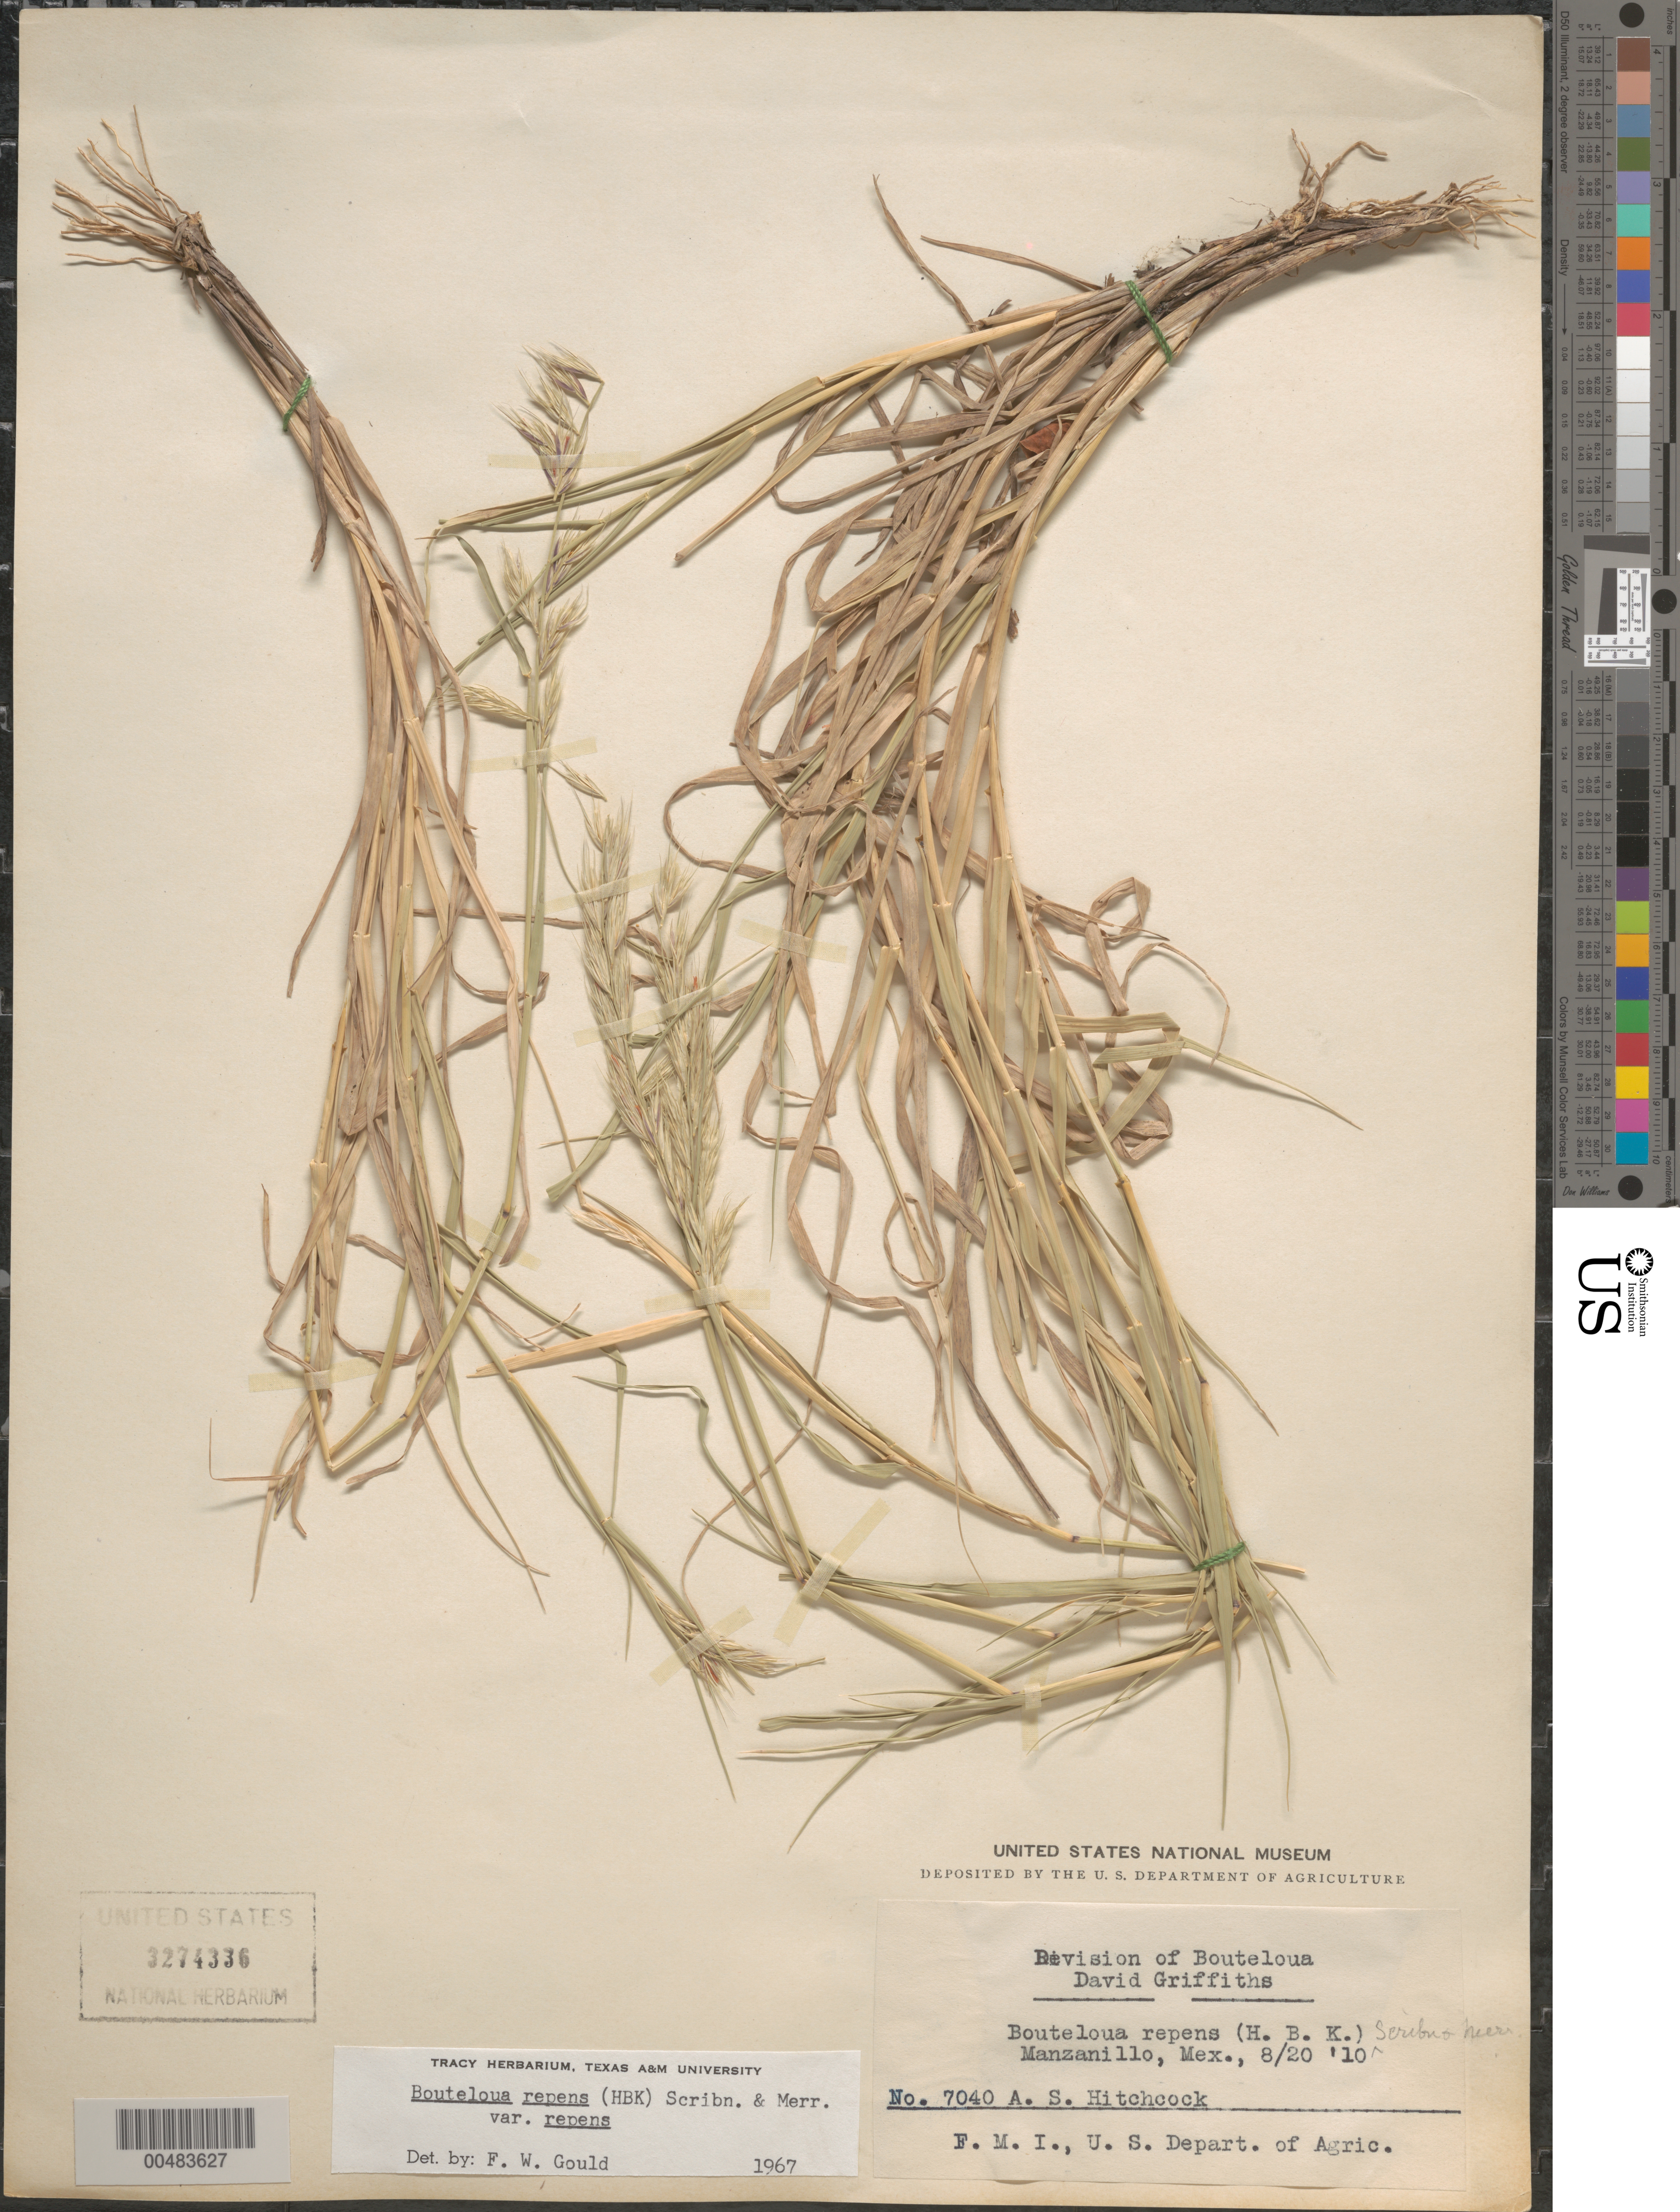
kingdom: Plantae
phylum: Tracheophyta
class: Liliopsida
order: Poales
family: Poaceae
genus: Bouteloua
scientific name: Bouteloua repens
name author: (Kunth) Scribn. & Merr.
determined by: Gould, F. W.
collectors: A. S. Hitchcock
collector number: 7040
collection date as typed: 20 Aug 1910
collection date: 1910-08-20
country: Mexico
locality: Manzanillo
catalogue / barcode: US 3274336